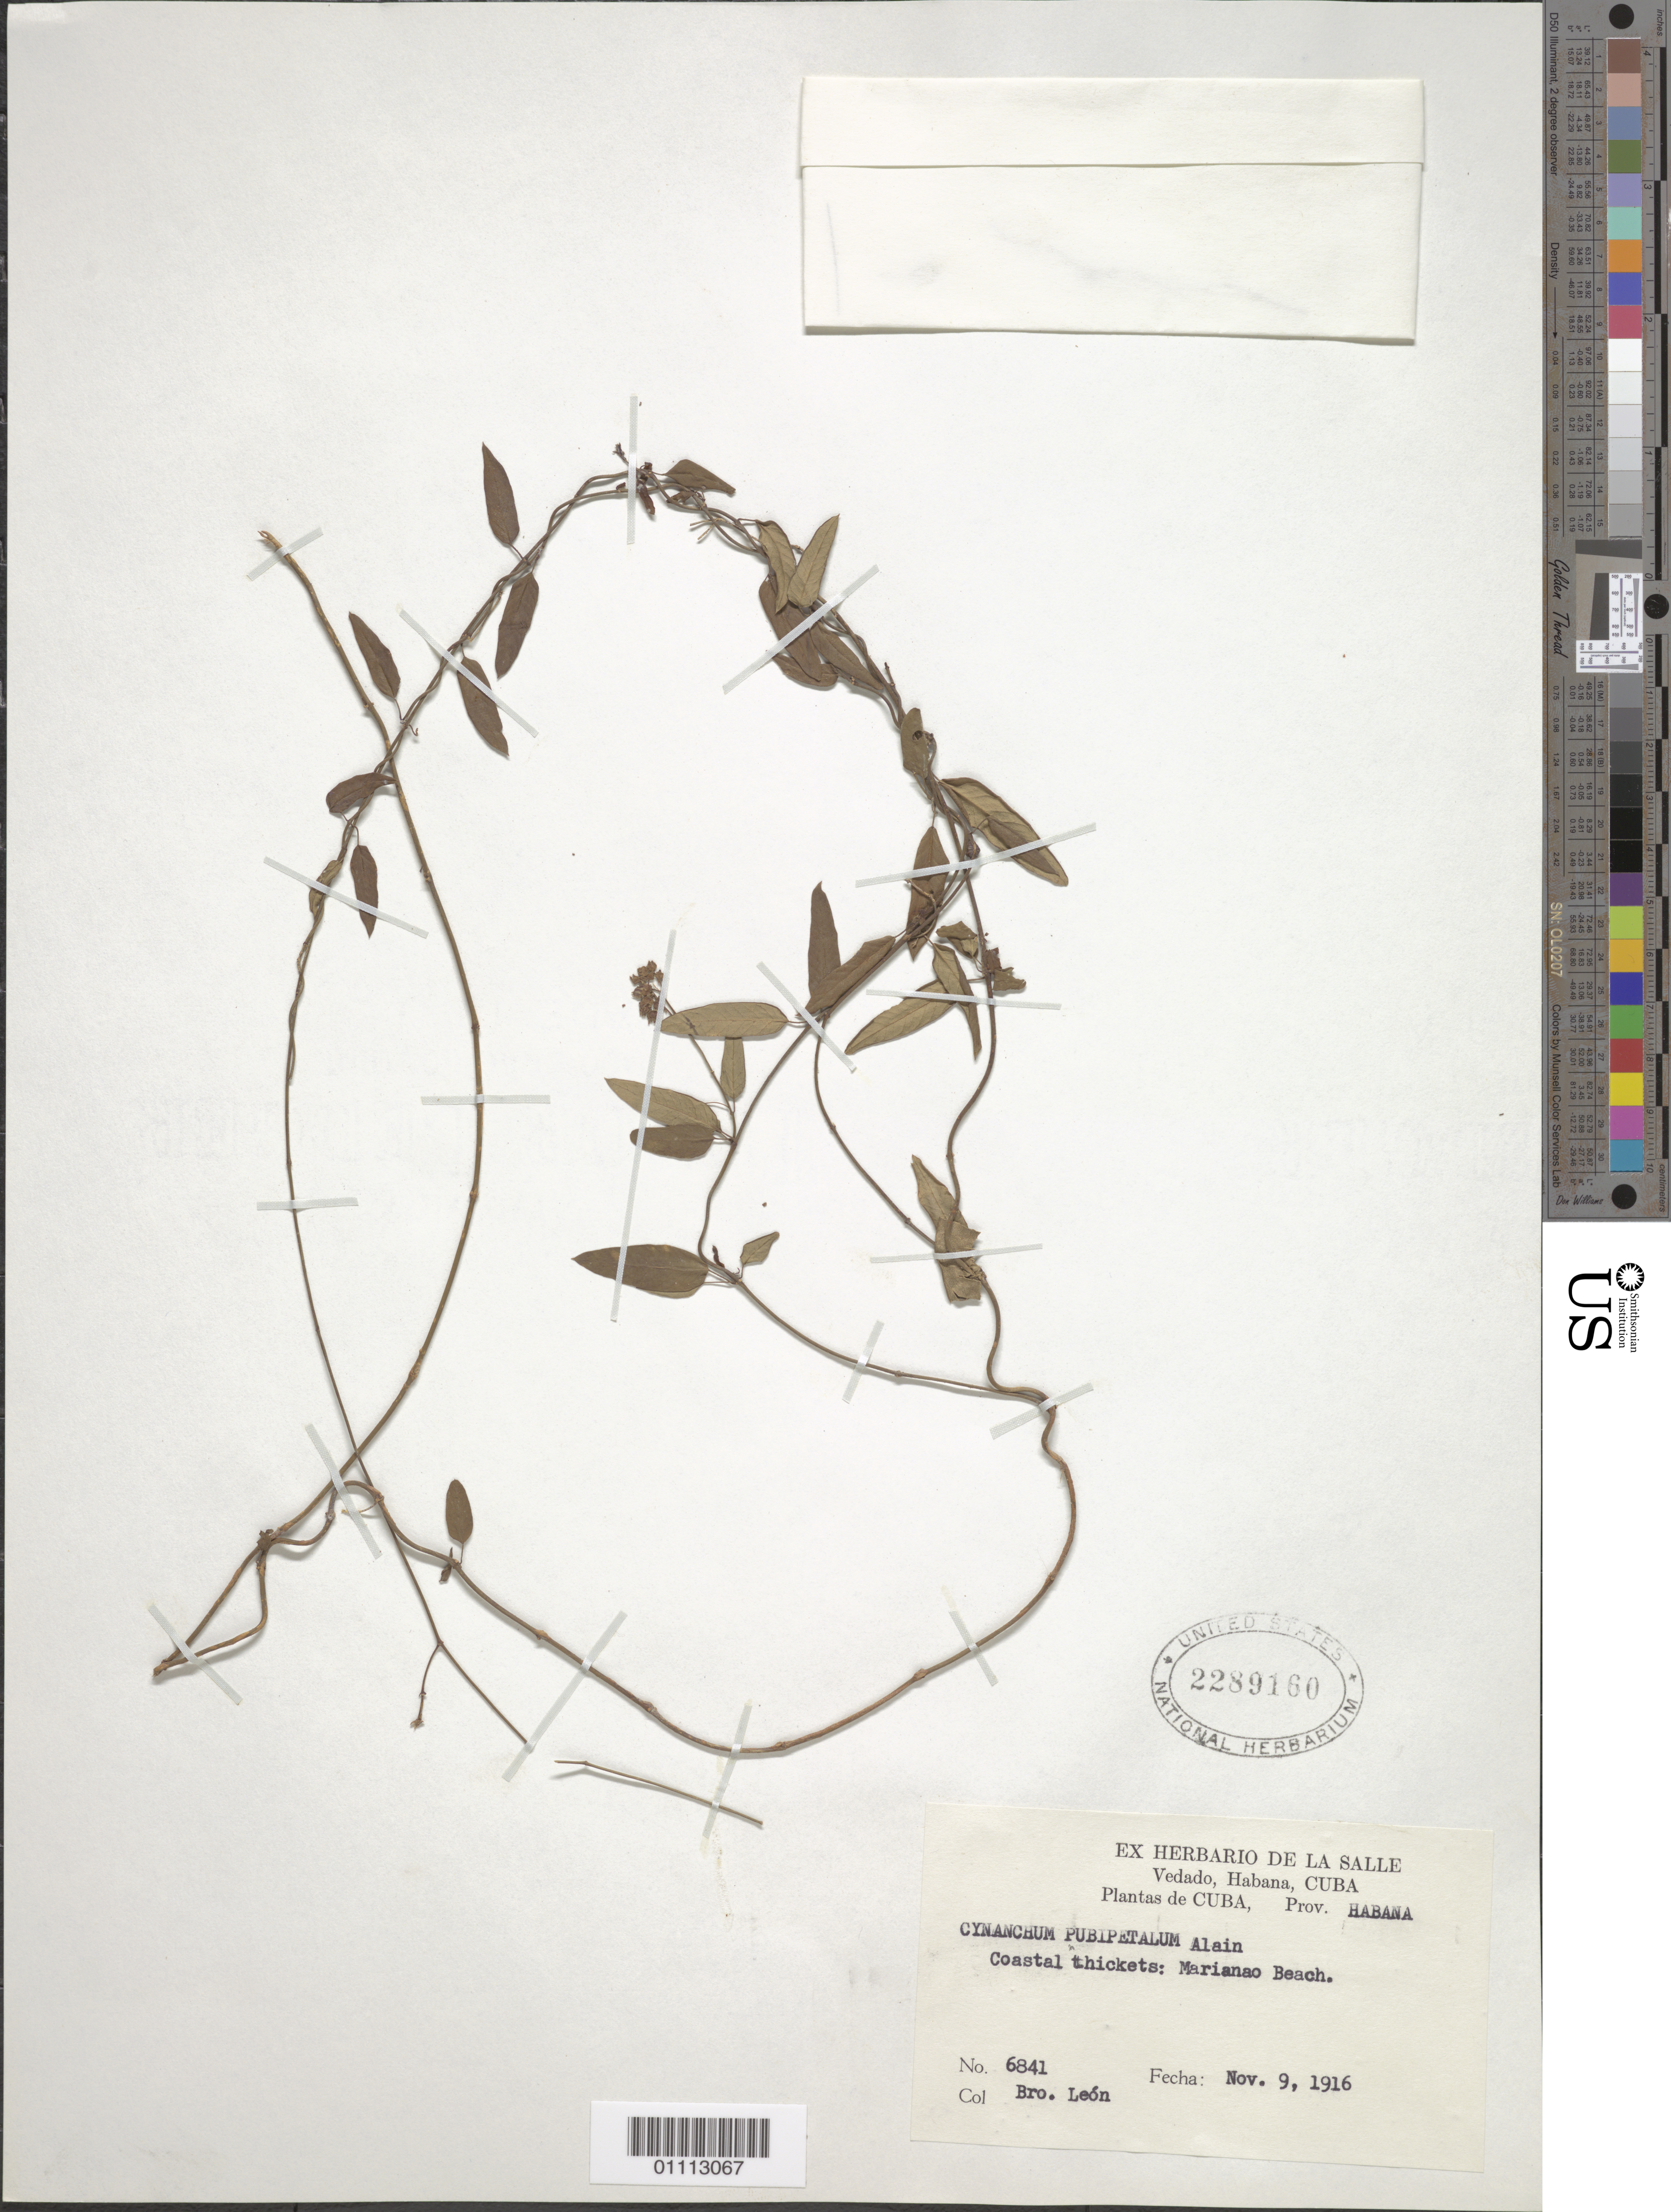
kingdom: Plantae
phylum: Tracheophyta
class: Magnoliopsida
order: Gentianales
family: Apocynaceae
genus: Cynanchum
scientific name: Cynanchum pubipetalum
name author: Alain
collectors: Bro. León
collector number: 6841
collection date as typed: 09 Nov 1916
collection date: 1916-11-09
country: Cuba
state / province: La Habana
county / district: Municipio Playa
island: Cuba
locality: Playa de Marianao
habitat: Beach, Coastal thicket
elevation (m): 65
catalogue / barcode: US 2289160